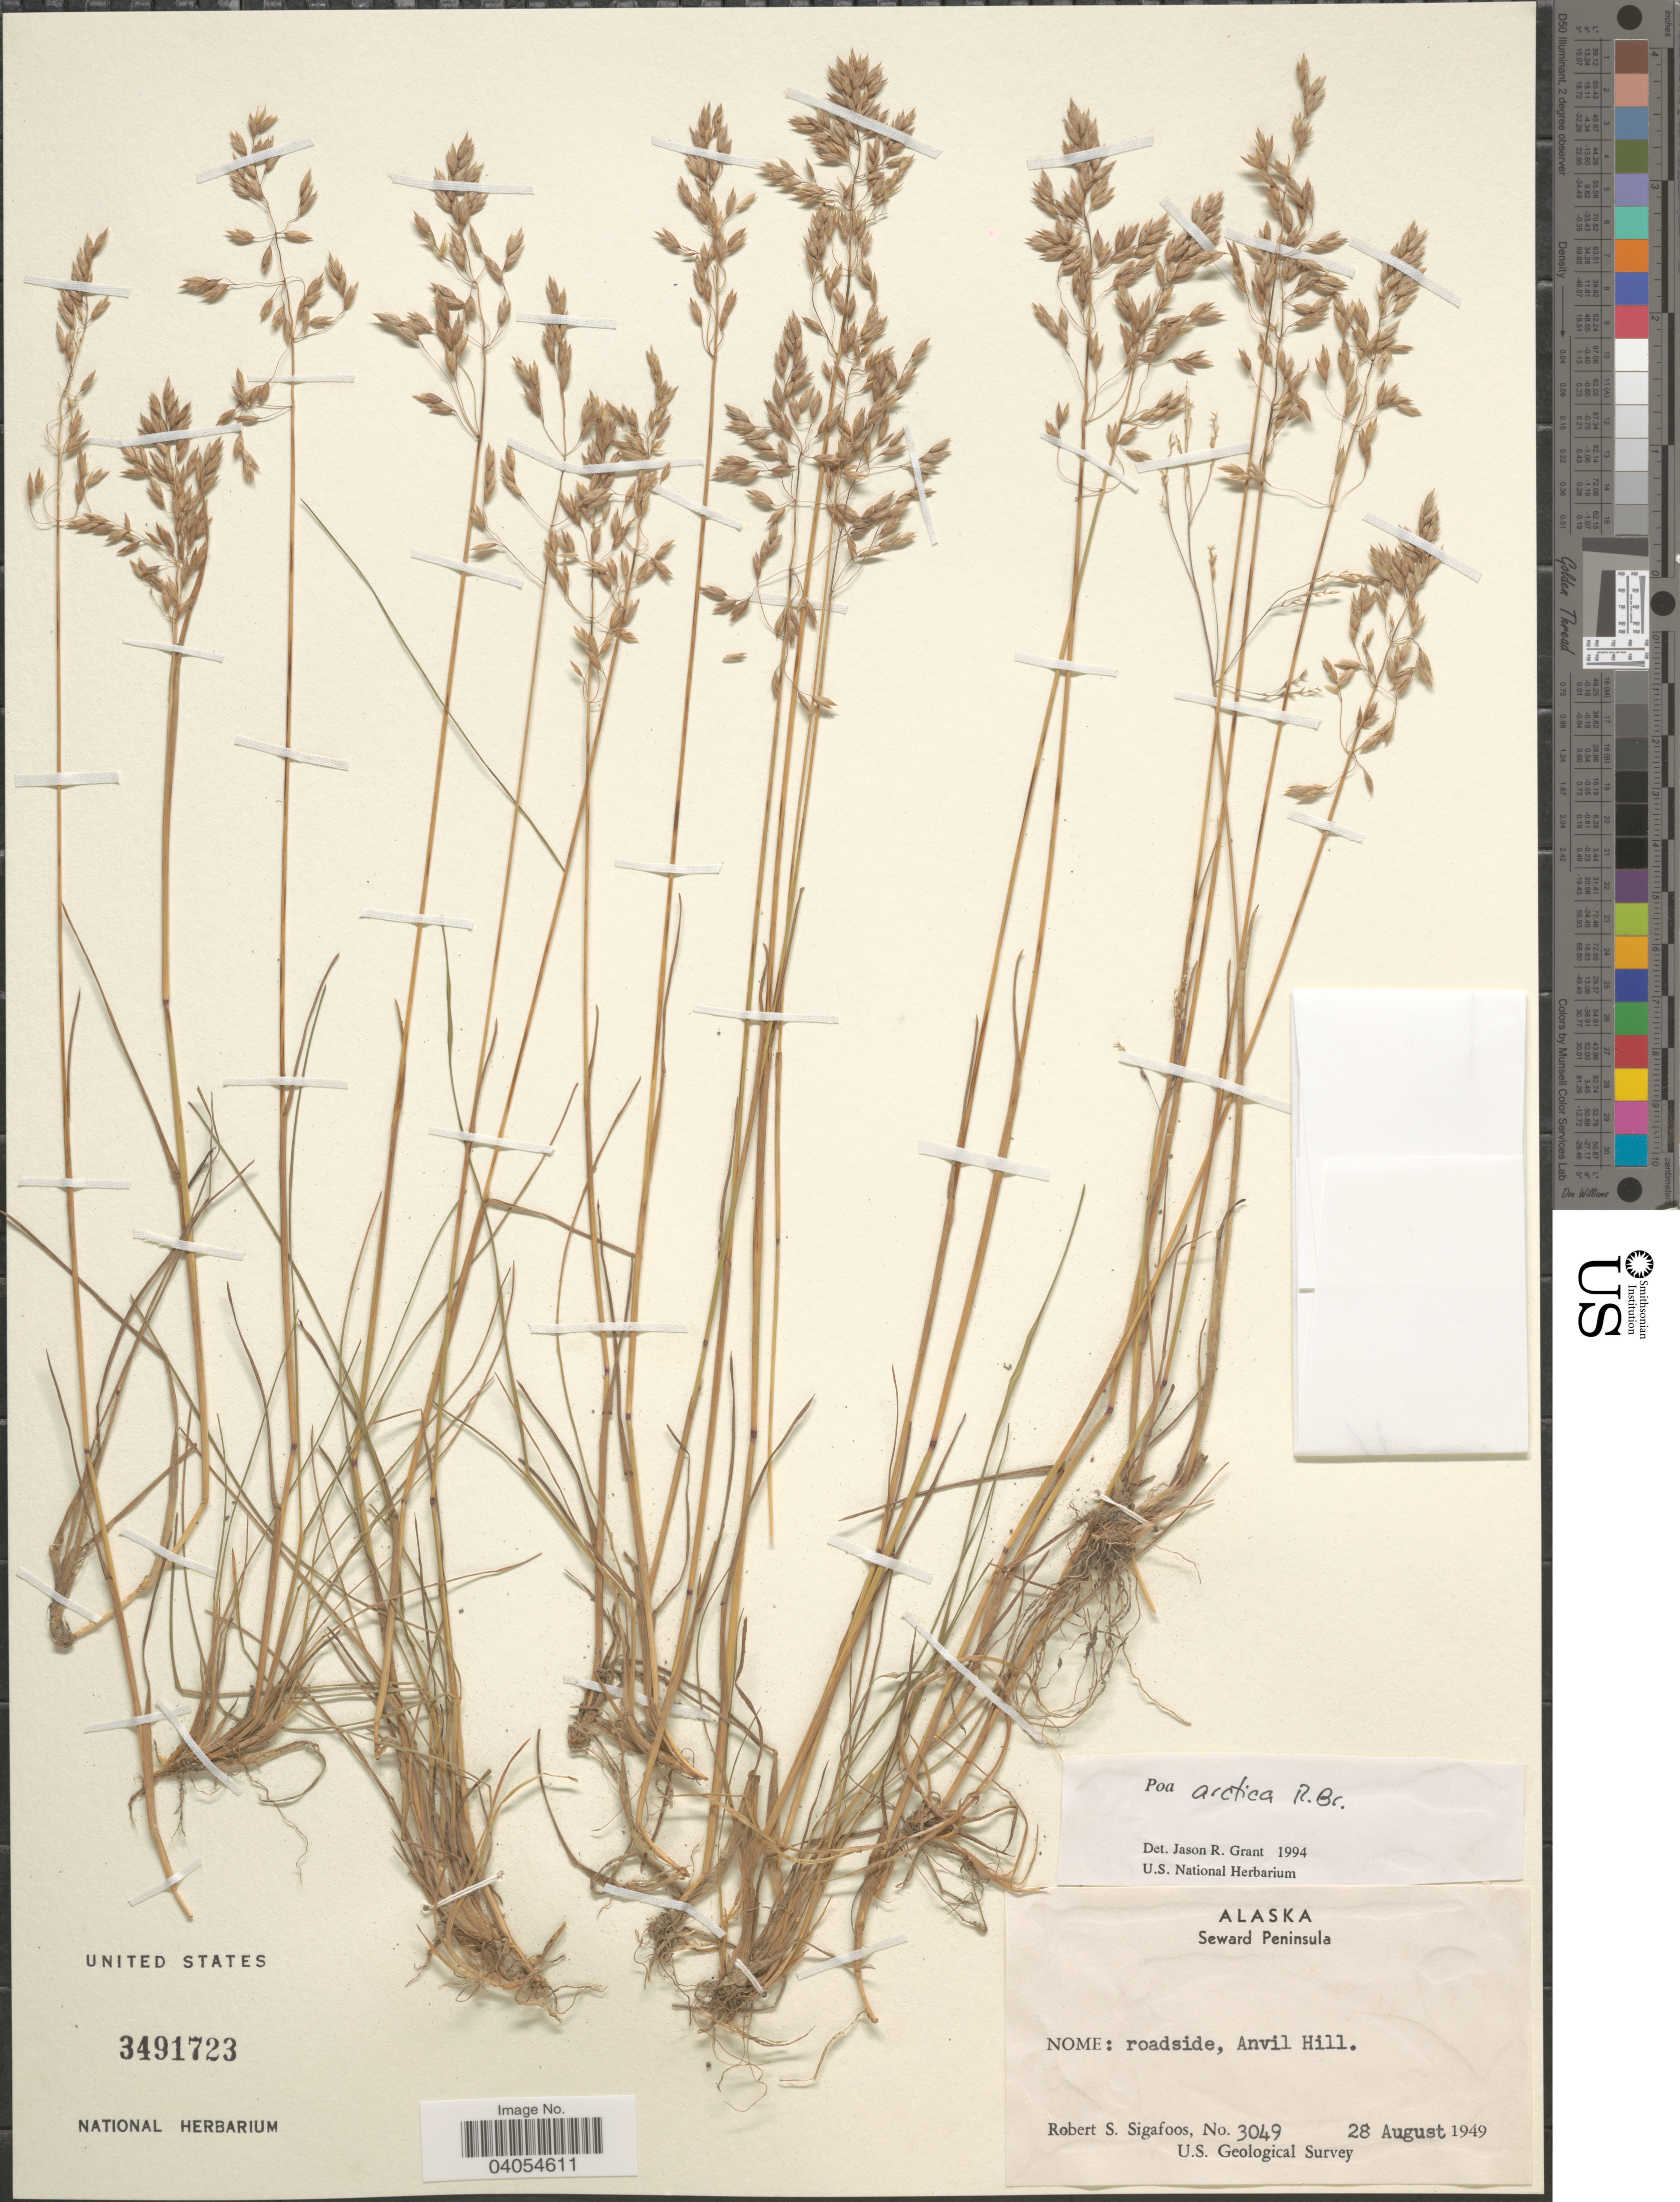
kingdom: Plantae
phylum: Tracheophyta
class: Liliopsida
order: Poales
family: Poaceae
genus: Poa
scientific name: Poa arctica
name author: R. Br.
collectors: R. Sigafoos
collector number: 3049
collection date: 1949-08-28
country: United States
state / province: Alaska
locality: Seward Peninsula. Nome: roadside, Anvil Hill.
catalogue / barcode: US 3491723